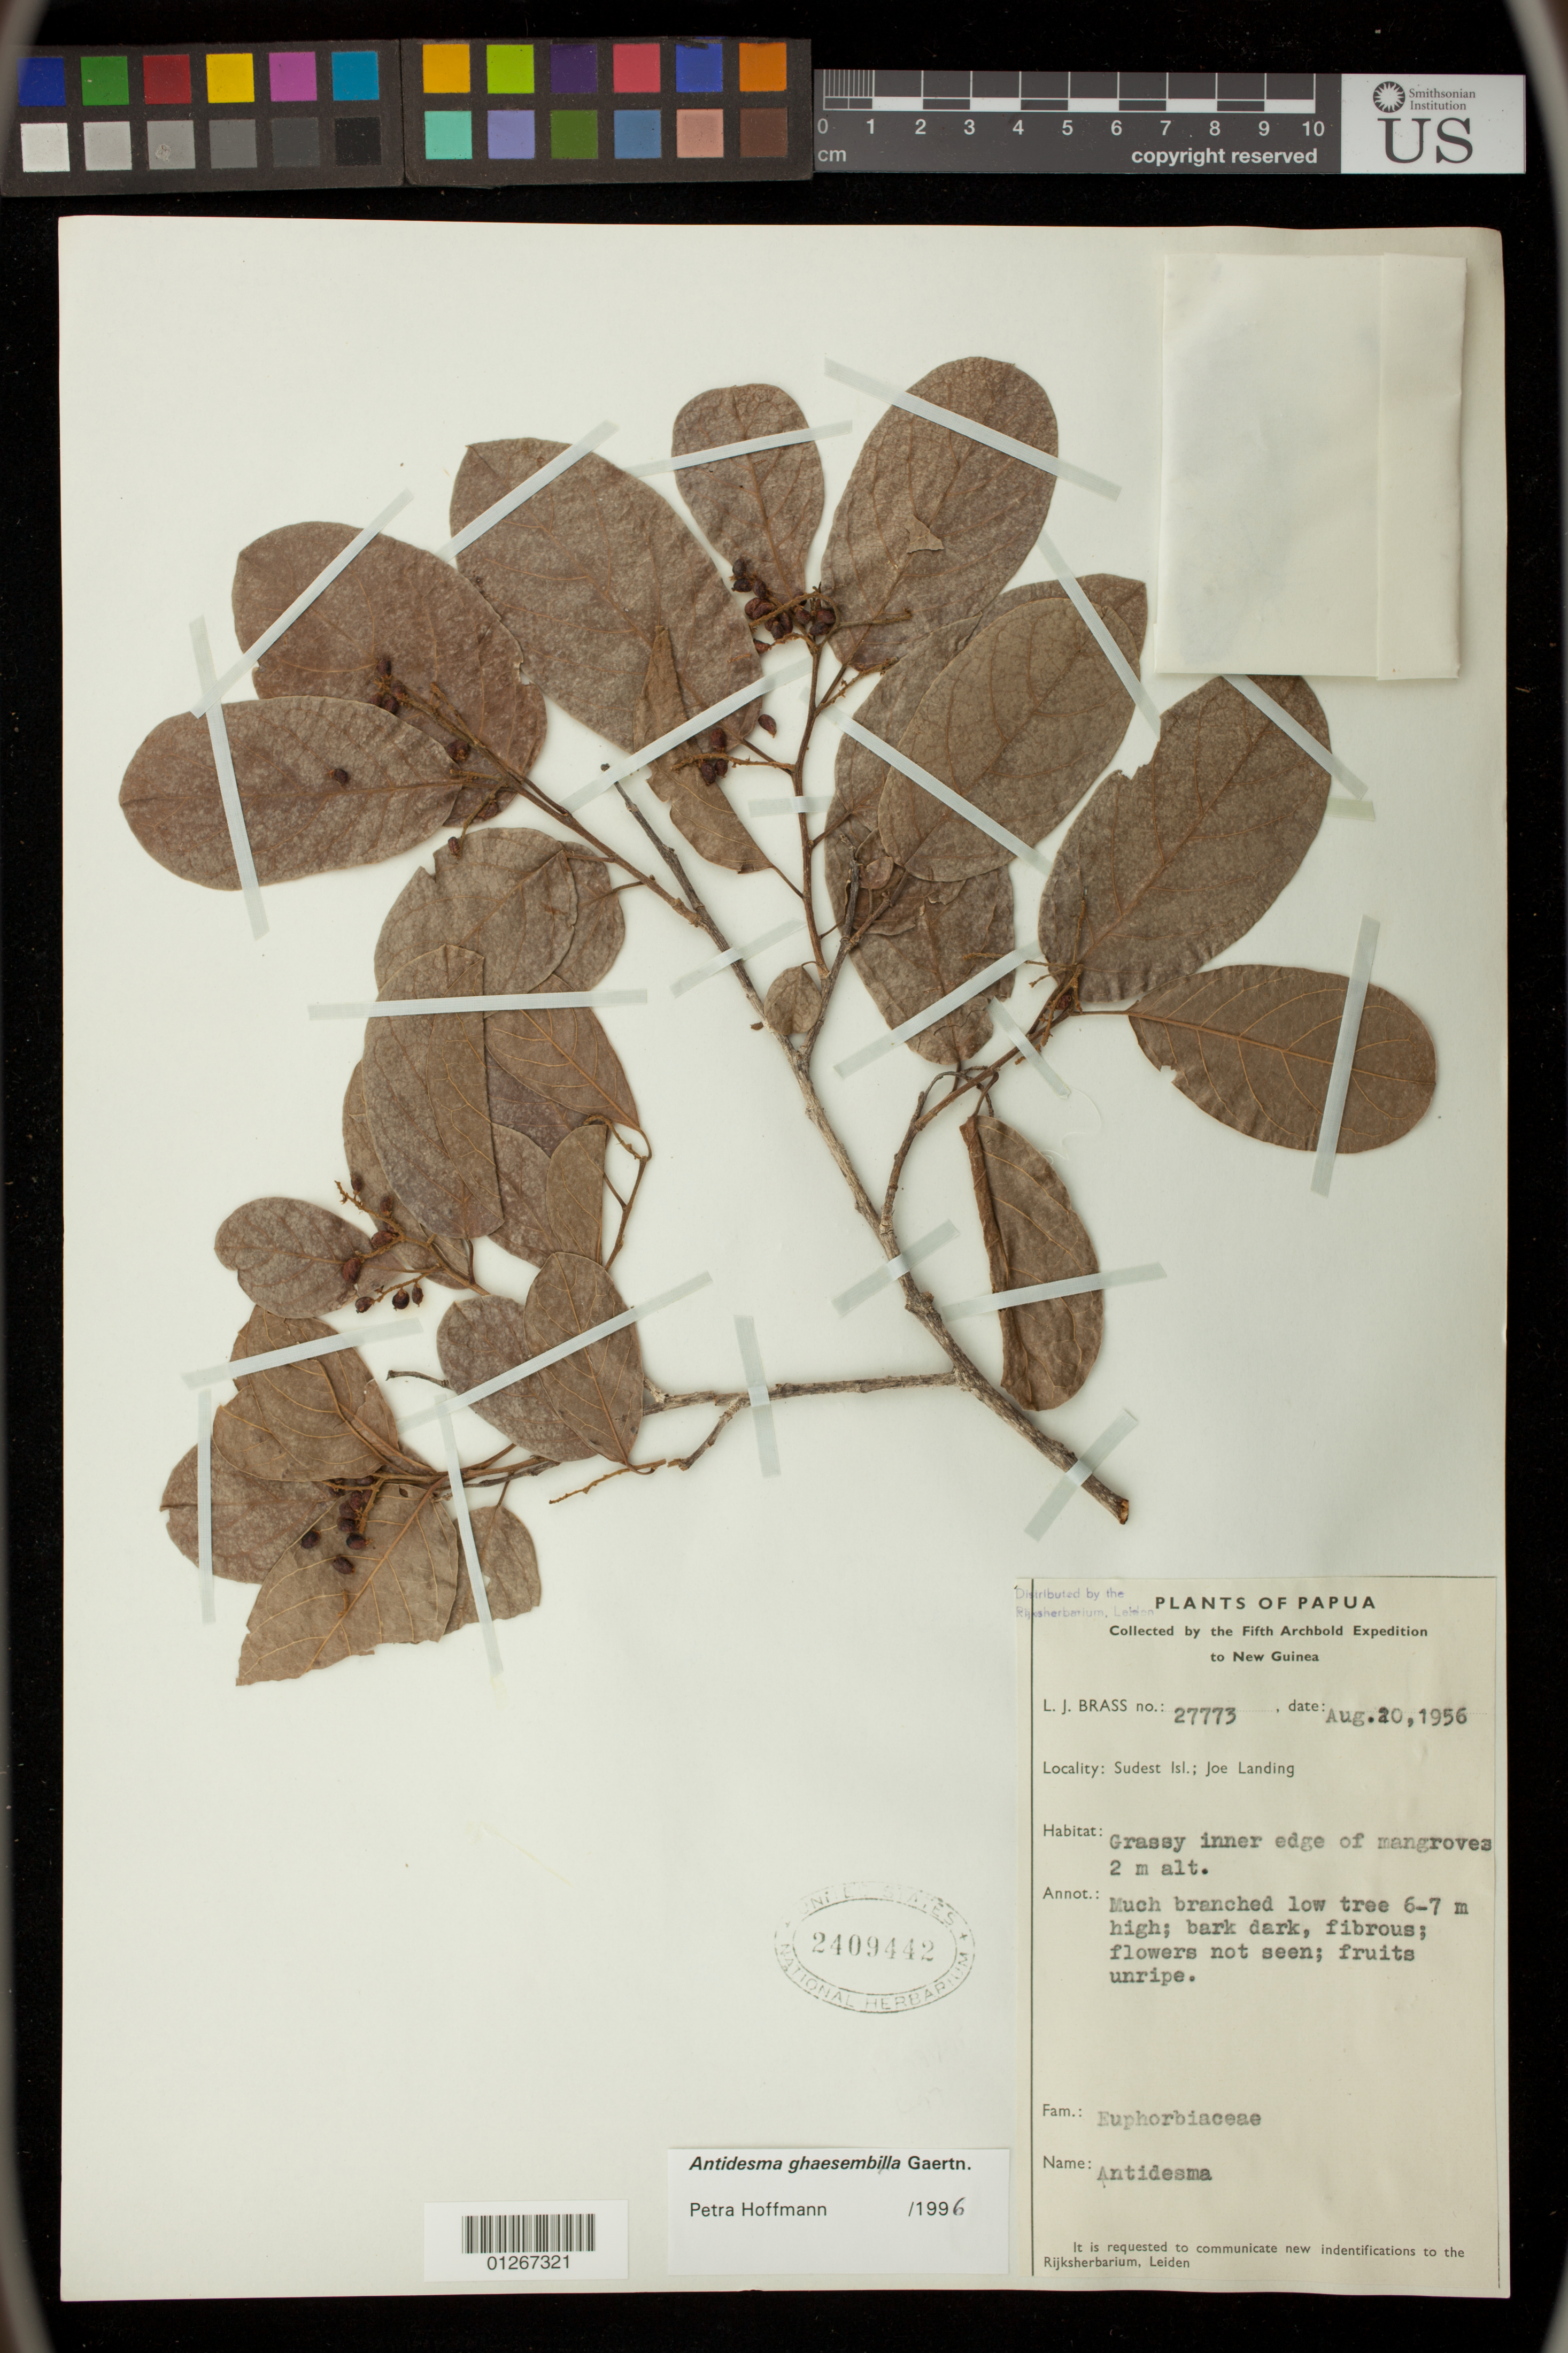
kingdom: Plantae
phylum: Tracheophyta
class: Magnoliopsida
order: Malpighiales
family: Phyllanthaceae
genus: Antidesma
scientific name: Antidesma ghaesembilla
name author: Gaertn.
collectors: L. J. Brass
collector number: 27773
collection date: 1956-08-20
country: Papua New Guinea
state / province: Milne Bay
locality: Sudest Isl., Joe Landing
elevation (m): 2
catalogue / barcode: US 2409442